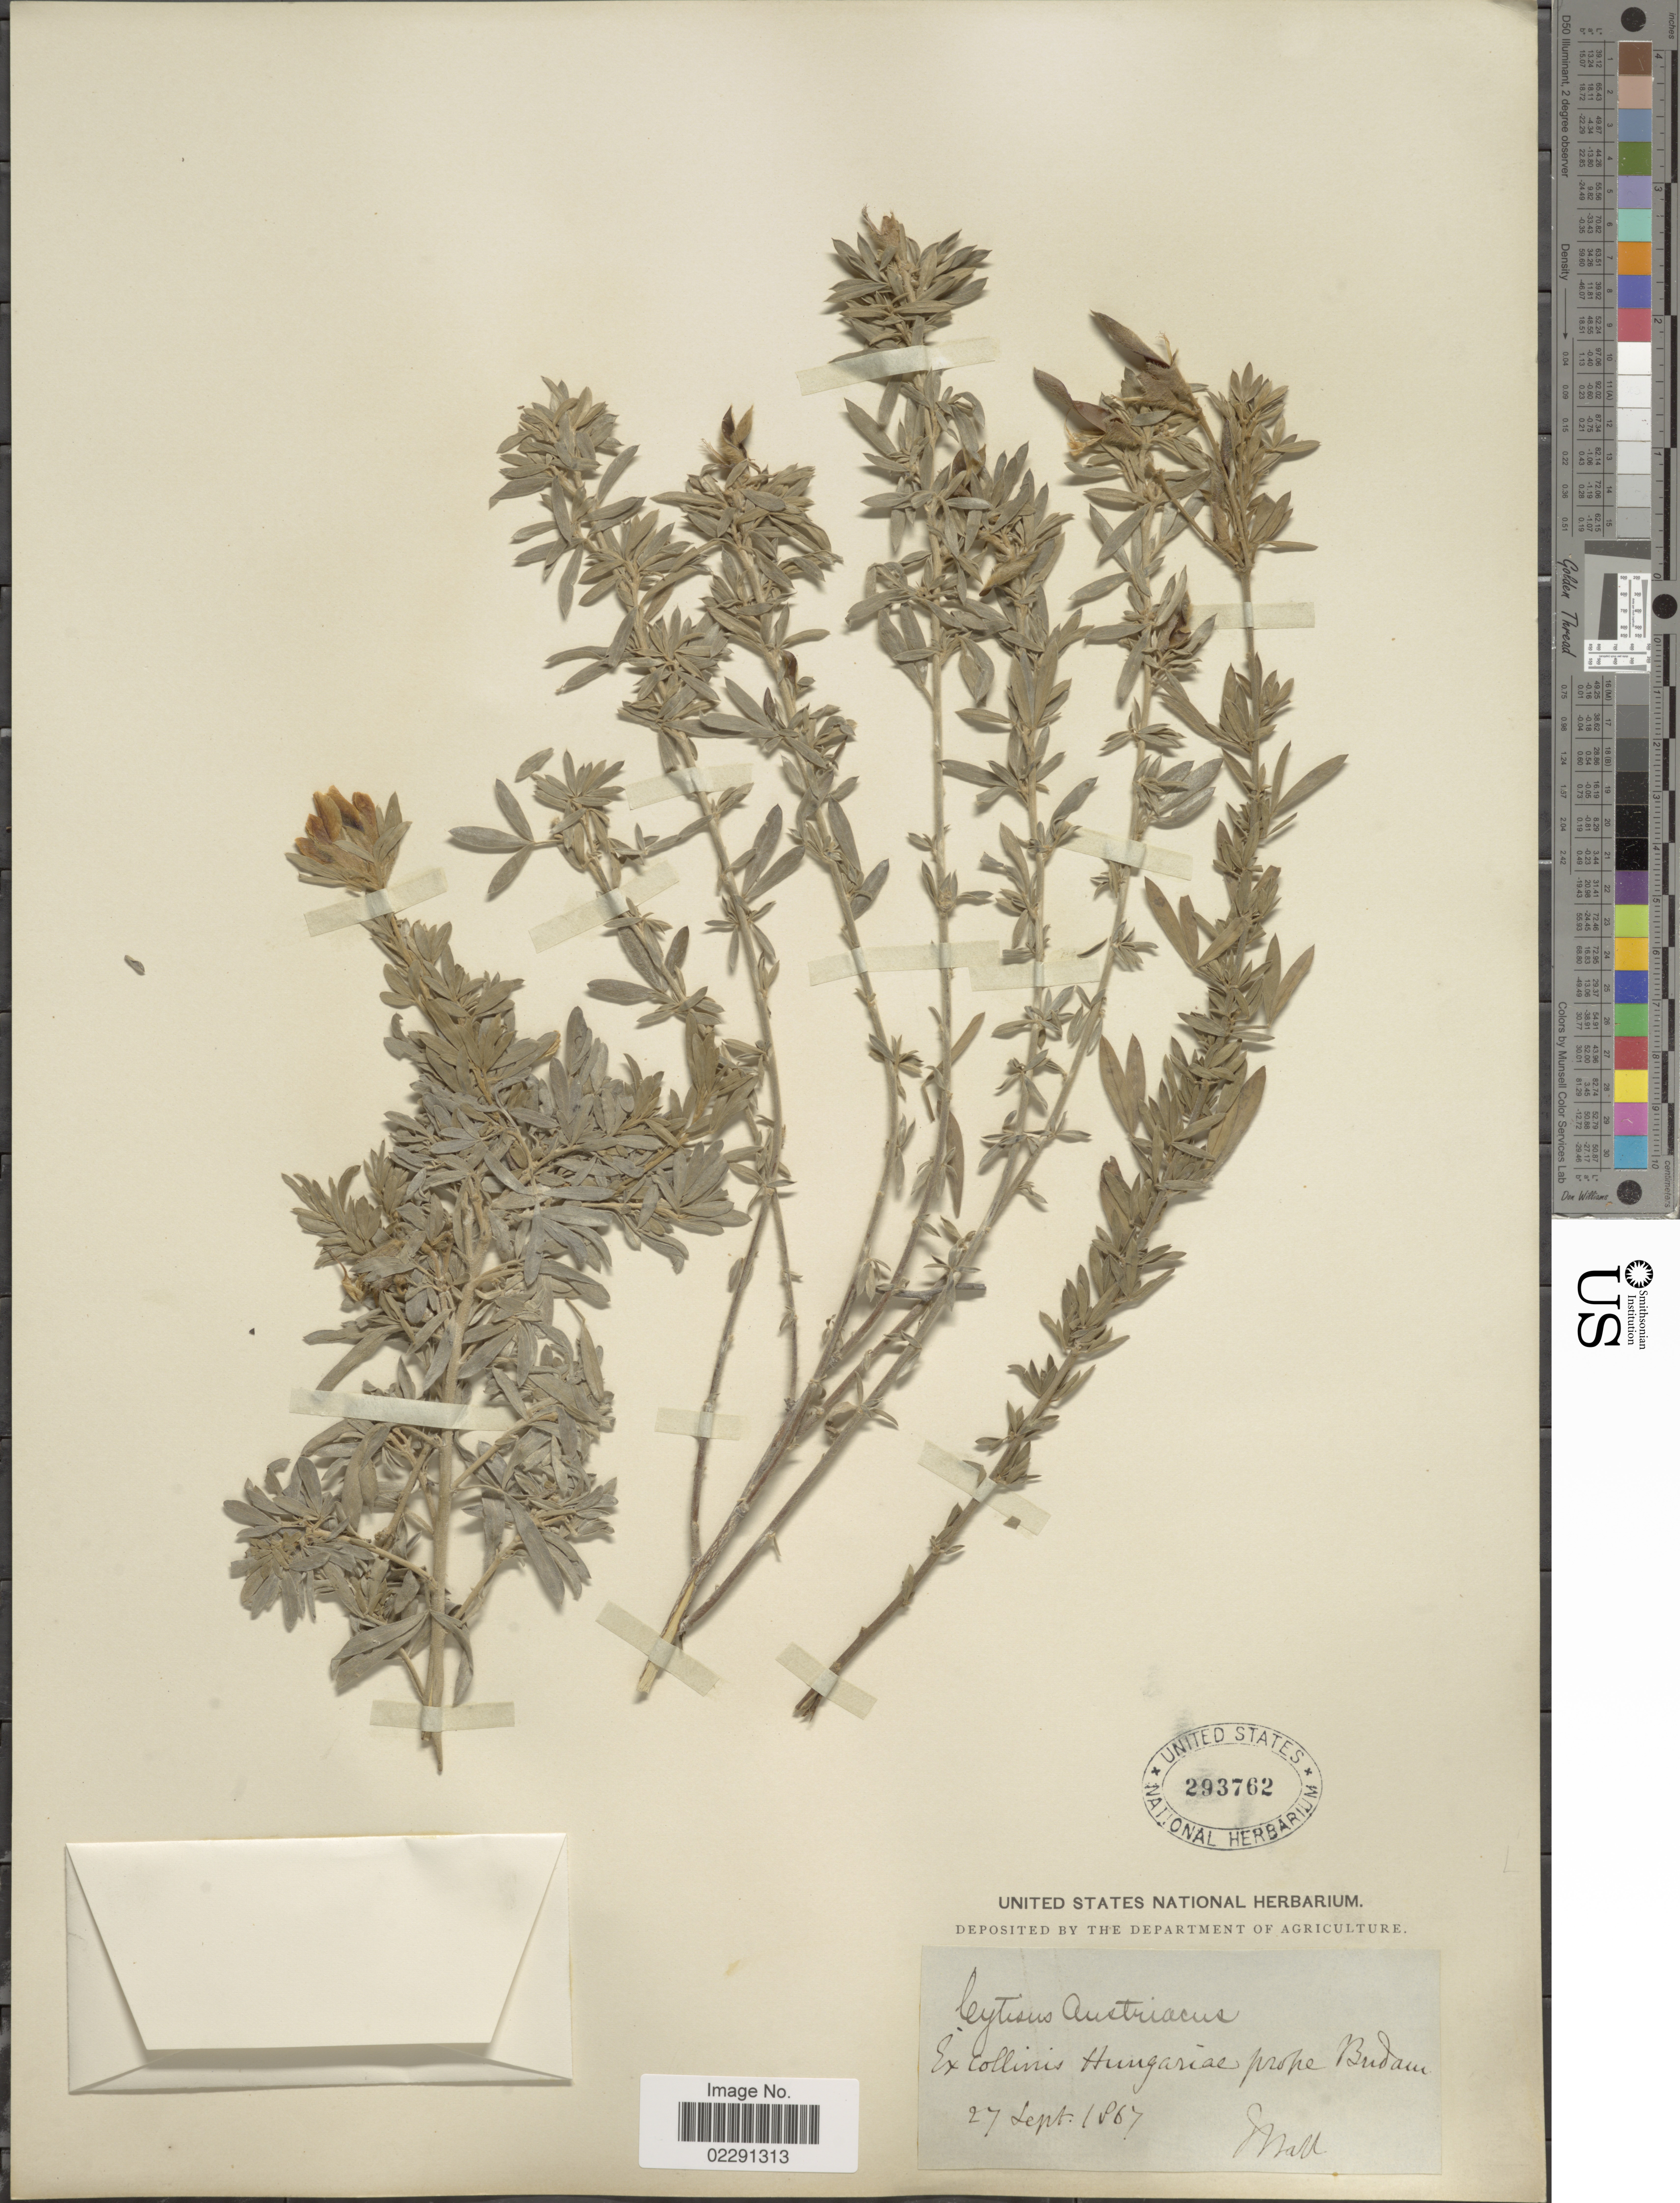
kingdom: Plantae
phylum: Tracheophyta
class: Magnoliopsida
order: Fabales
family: Fabaceae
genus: Cytisus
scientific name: Cytisus austriacus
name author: L.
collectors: Mall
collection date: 1867-09-27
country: Hungary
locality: Ex collinis Hungariae prope Budam. [interpreted]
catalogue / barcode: US 293762